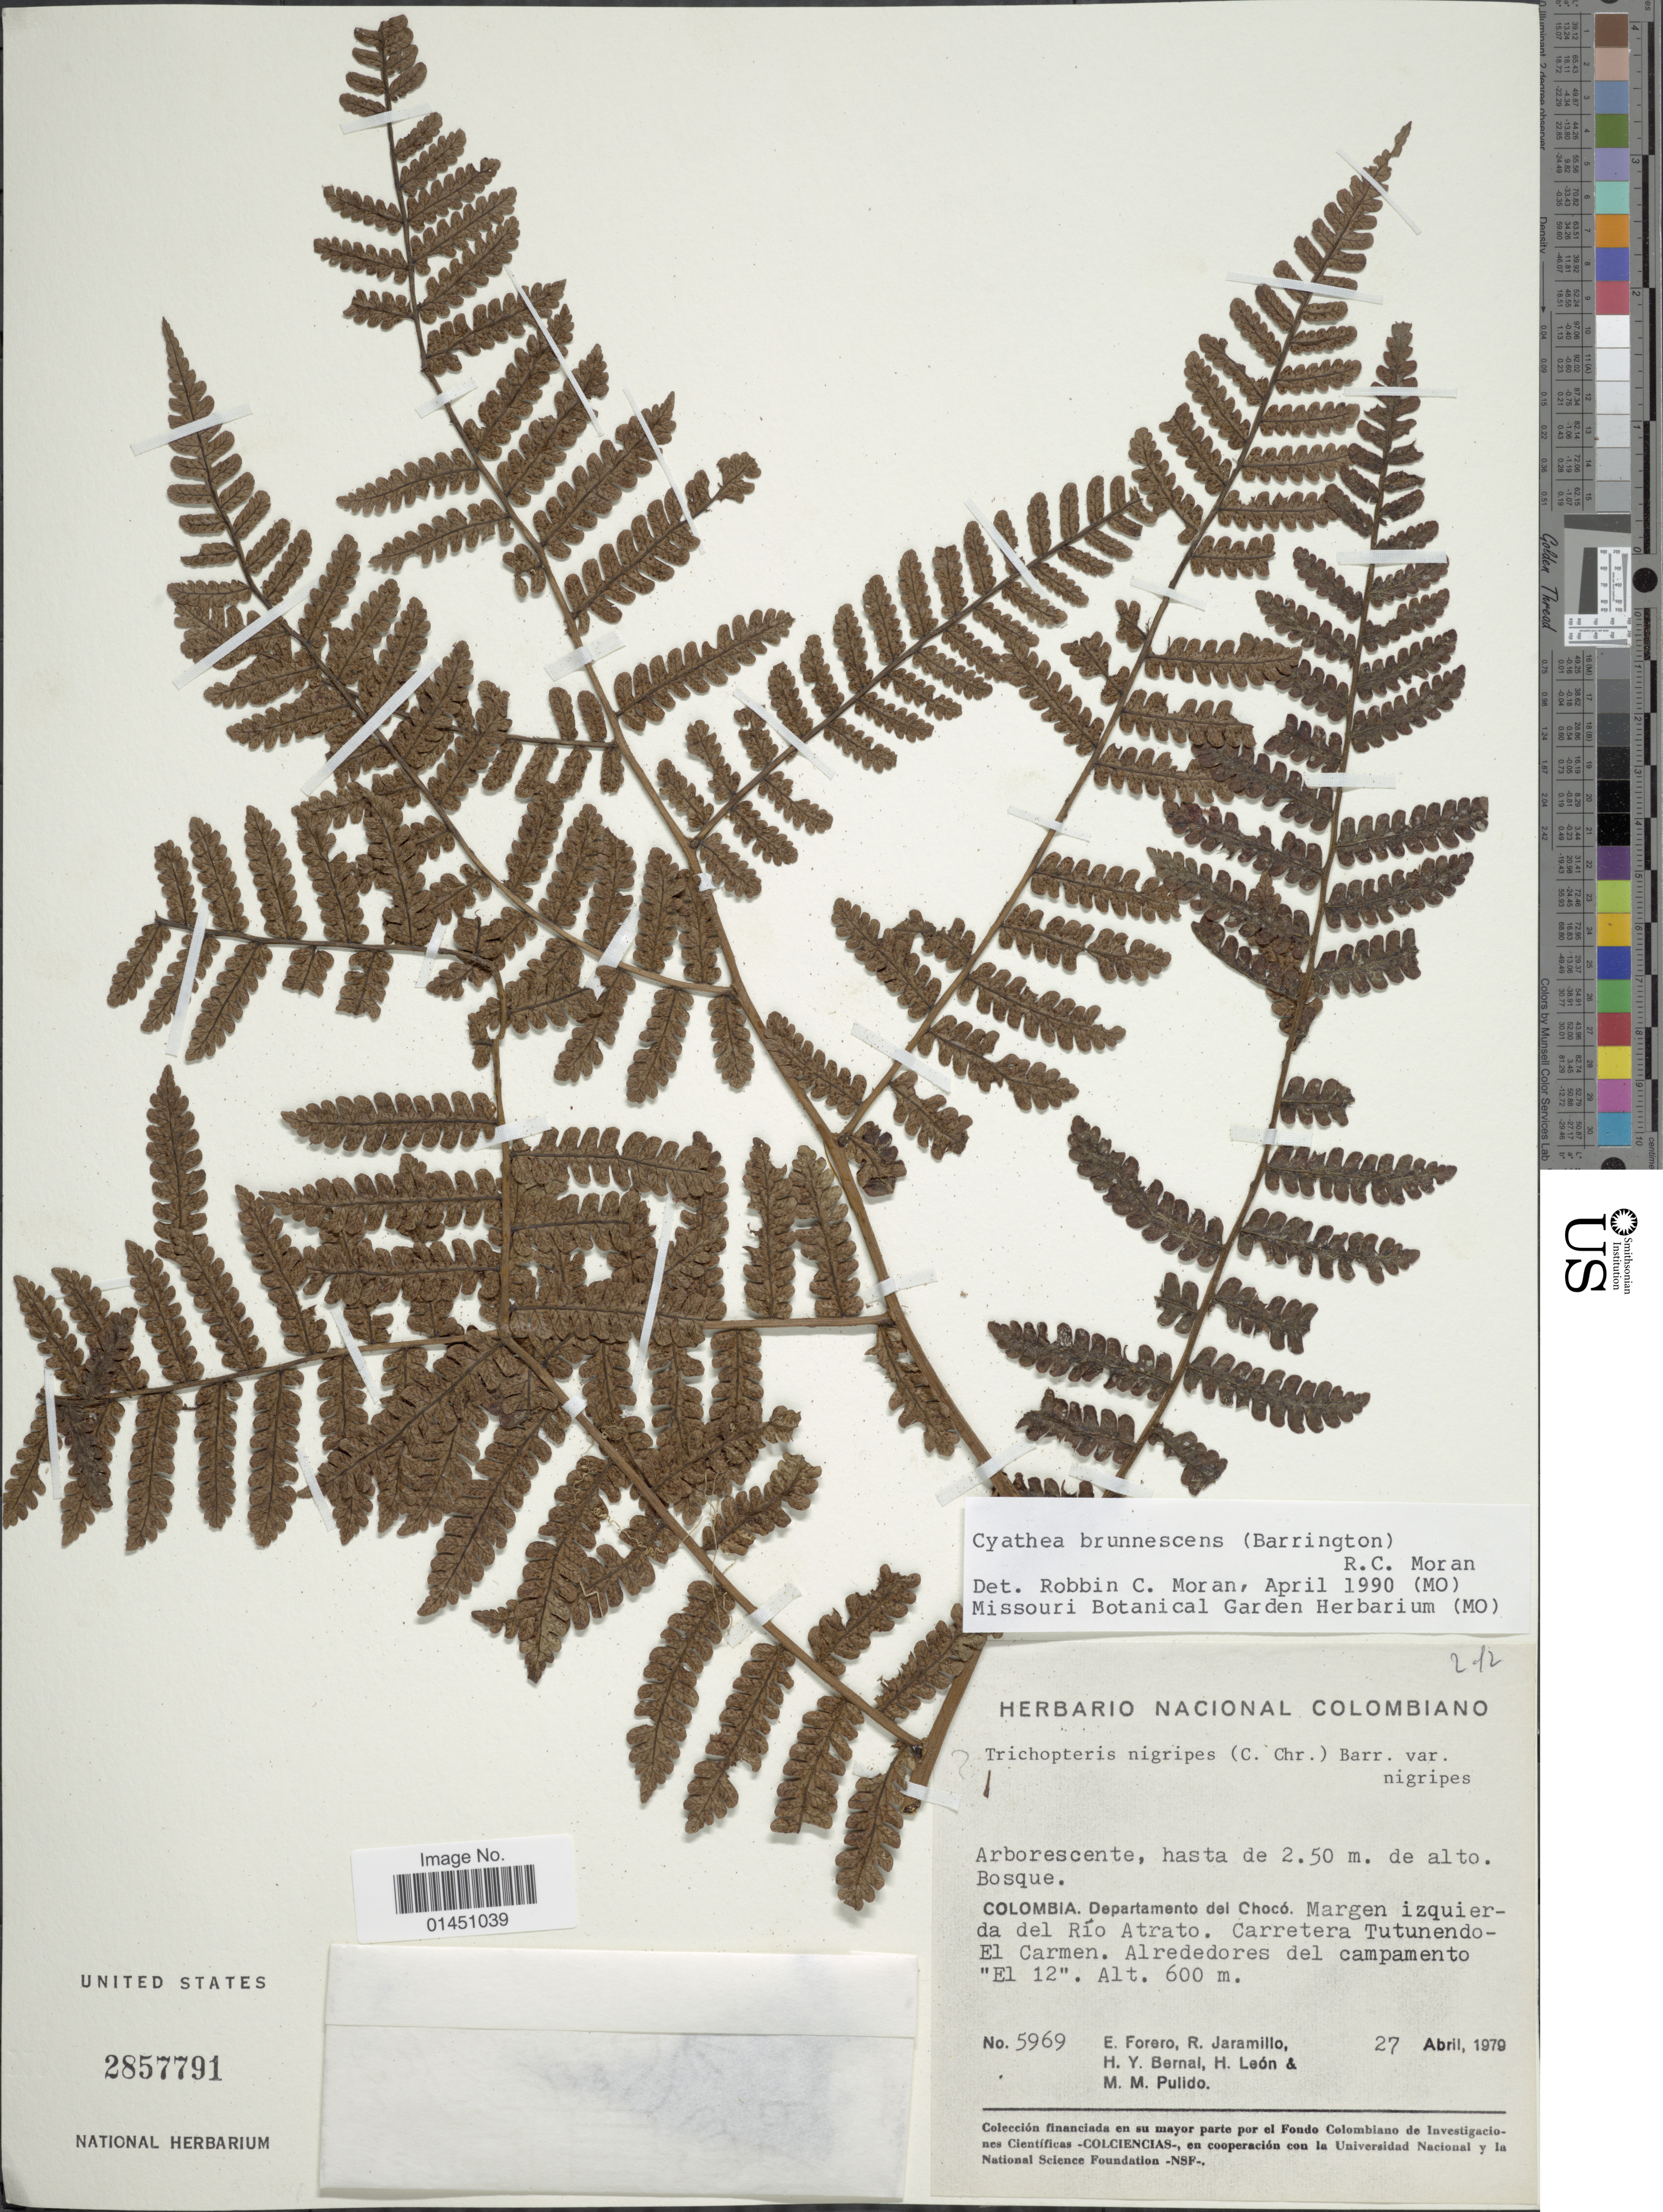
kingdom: Plantae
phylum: Tracheophyta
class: Polypodiopsida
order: Cyatheales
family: Cyatheaceae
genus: Cyathea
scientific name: Cyathea brunnescens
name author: (Barrington) R.C. Moran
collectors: E. Forero, R. Jaramillo M., H. Y. Bernal, H. León & M. Pulido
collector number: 5969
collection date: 1979-04-27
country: Colombia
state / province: Chocó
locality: Margen izquierda del Rio Atrato. Carretera Tutunendo - El Carmen. Alrededores del Campamento "El 12"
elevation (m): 600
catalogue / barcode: US 2857791